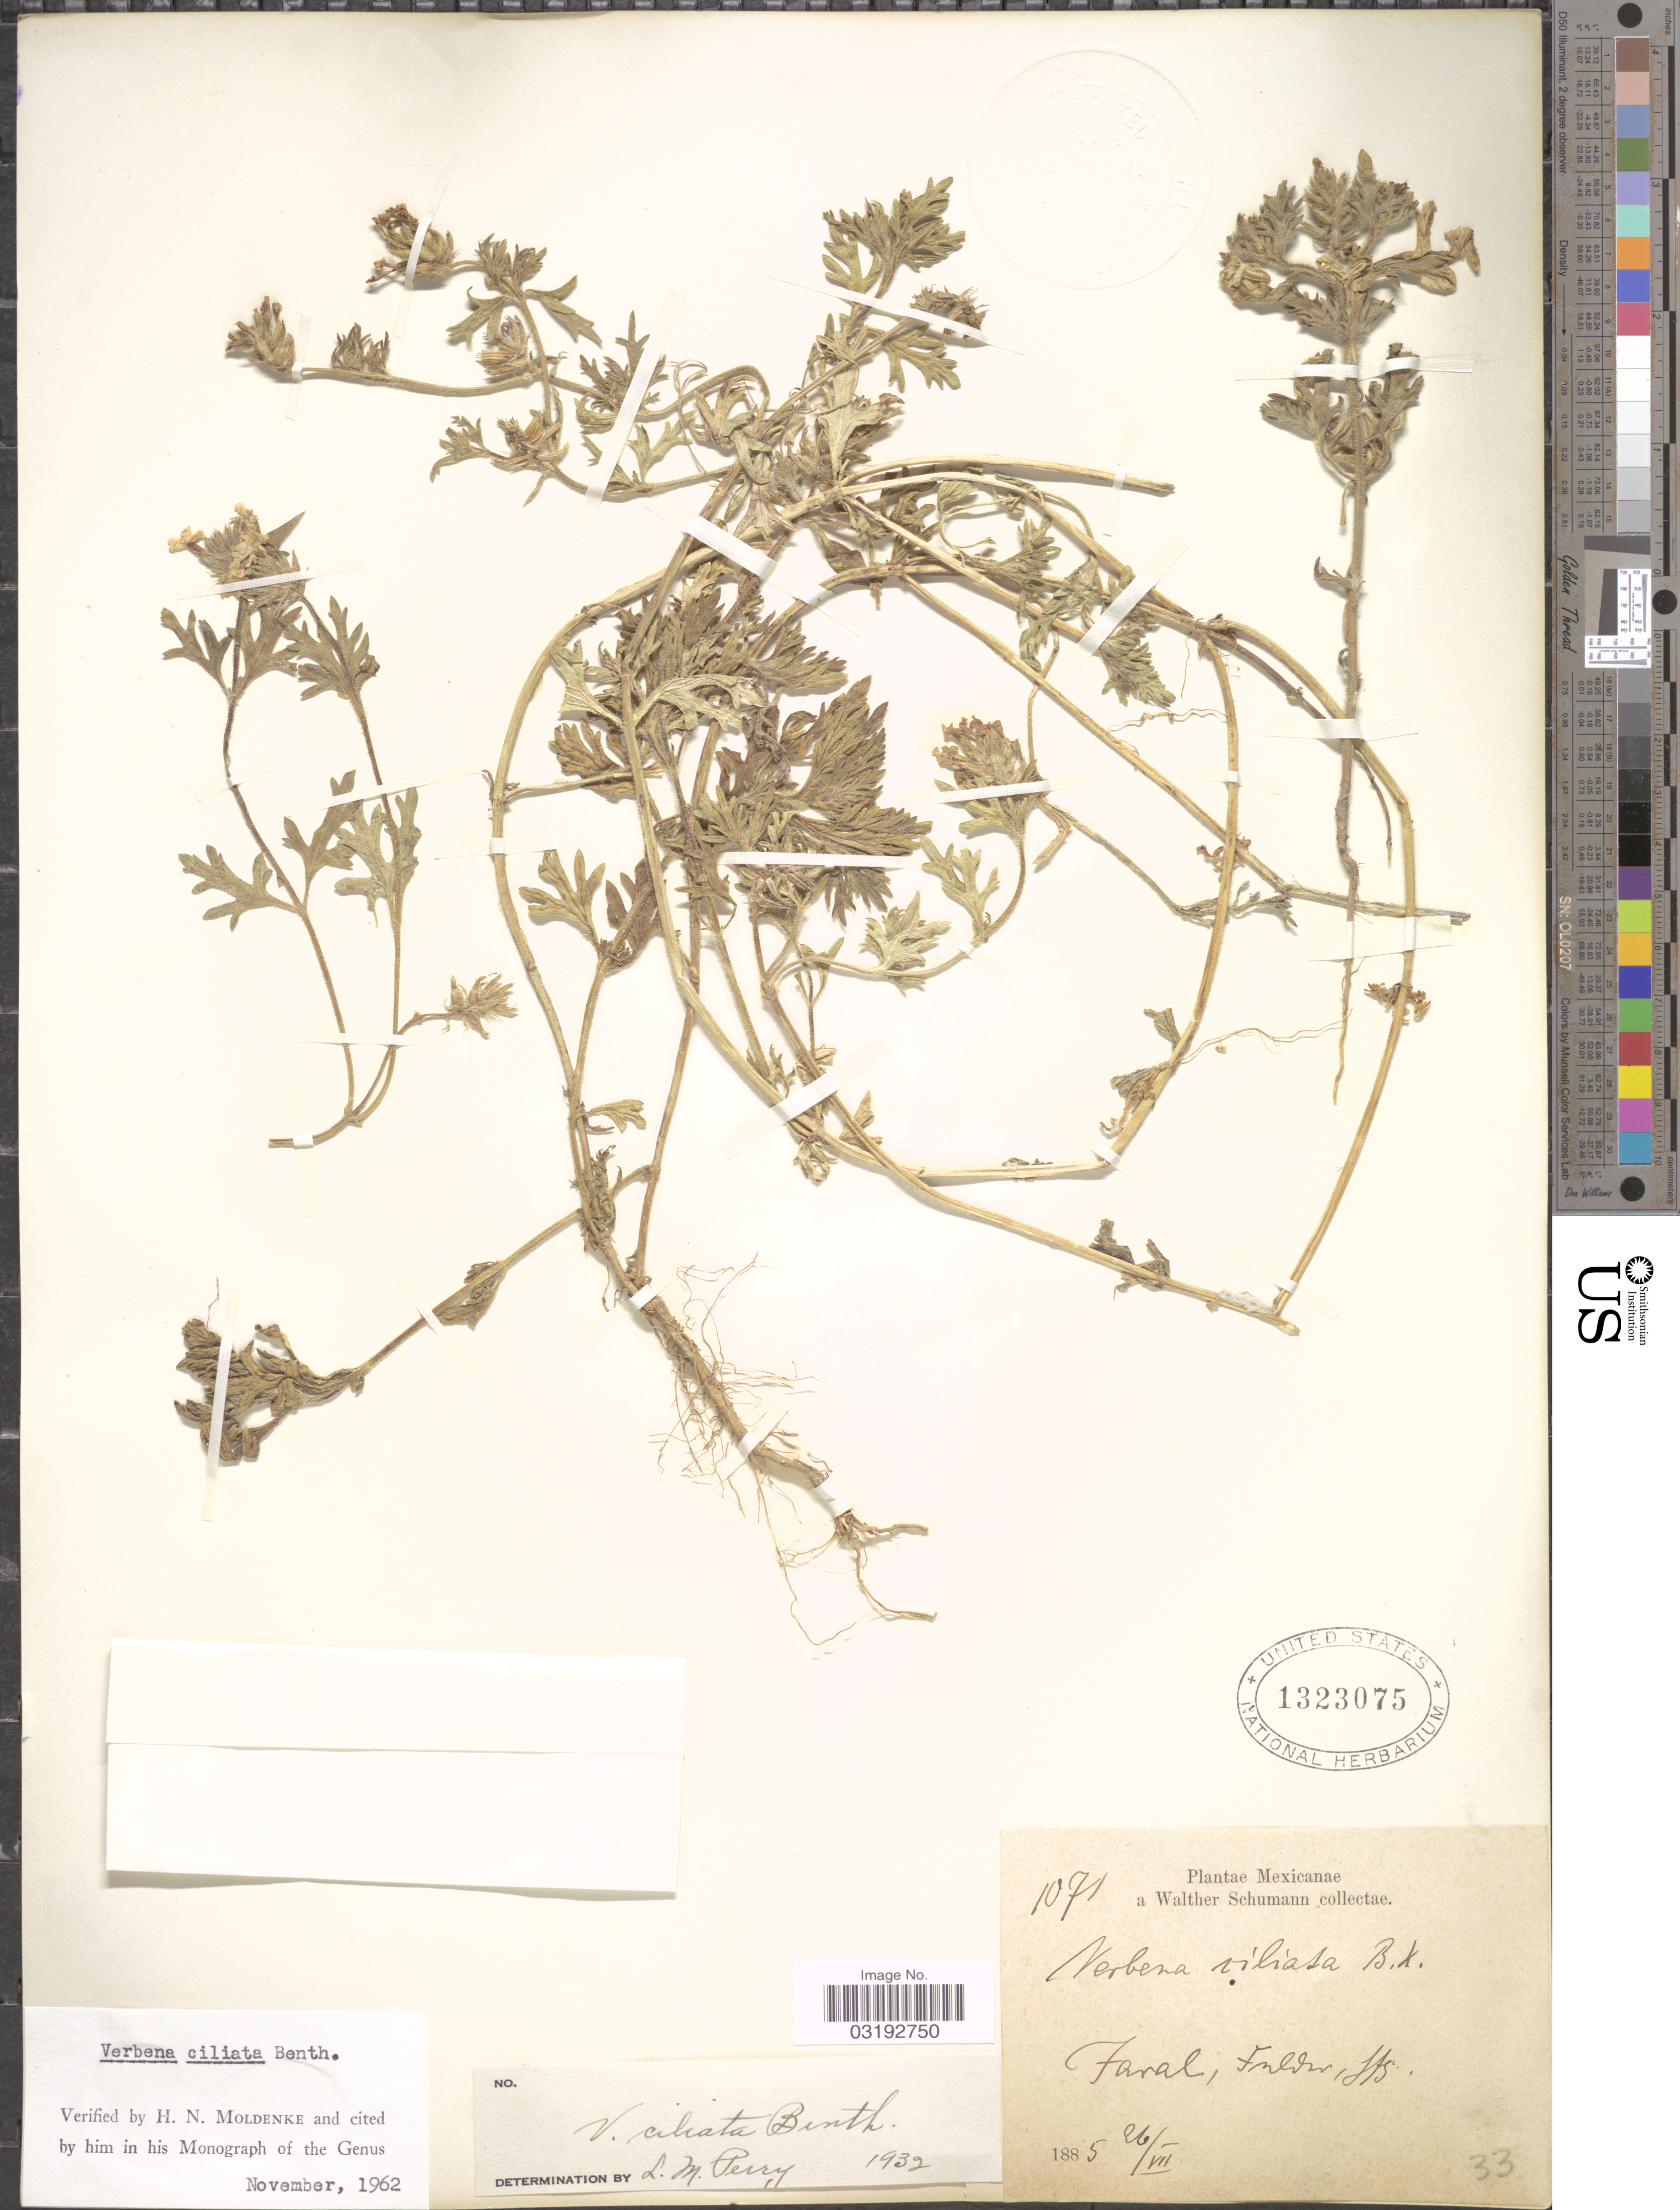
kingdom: Plantae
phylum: Tracheophyta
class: Magnoliopsida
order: Lamiales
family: Verbenaceae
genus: Verbena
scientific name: Verbena ciliata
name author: Benth.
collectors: W. Schumann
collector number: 1071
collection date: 1885-07-26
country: Mexico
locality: Jaral, Fulder. [interpreted]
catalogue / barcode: US 1323075